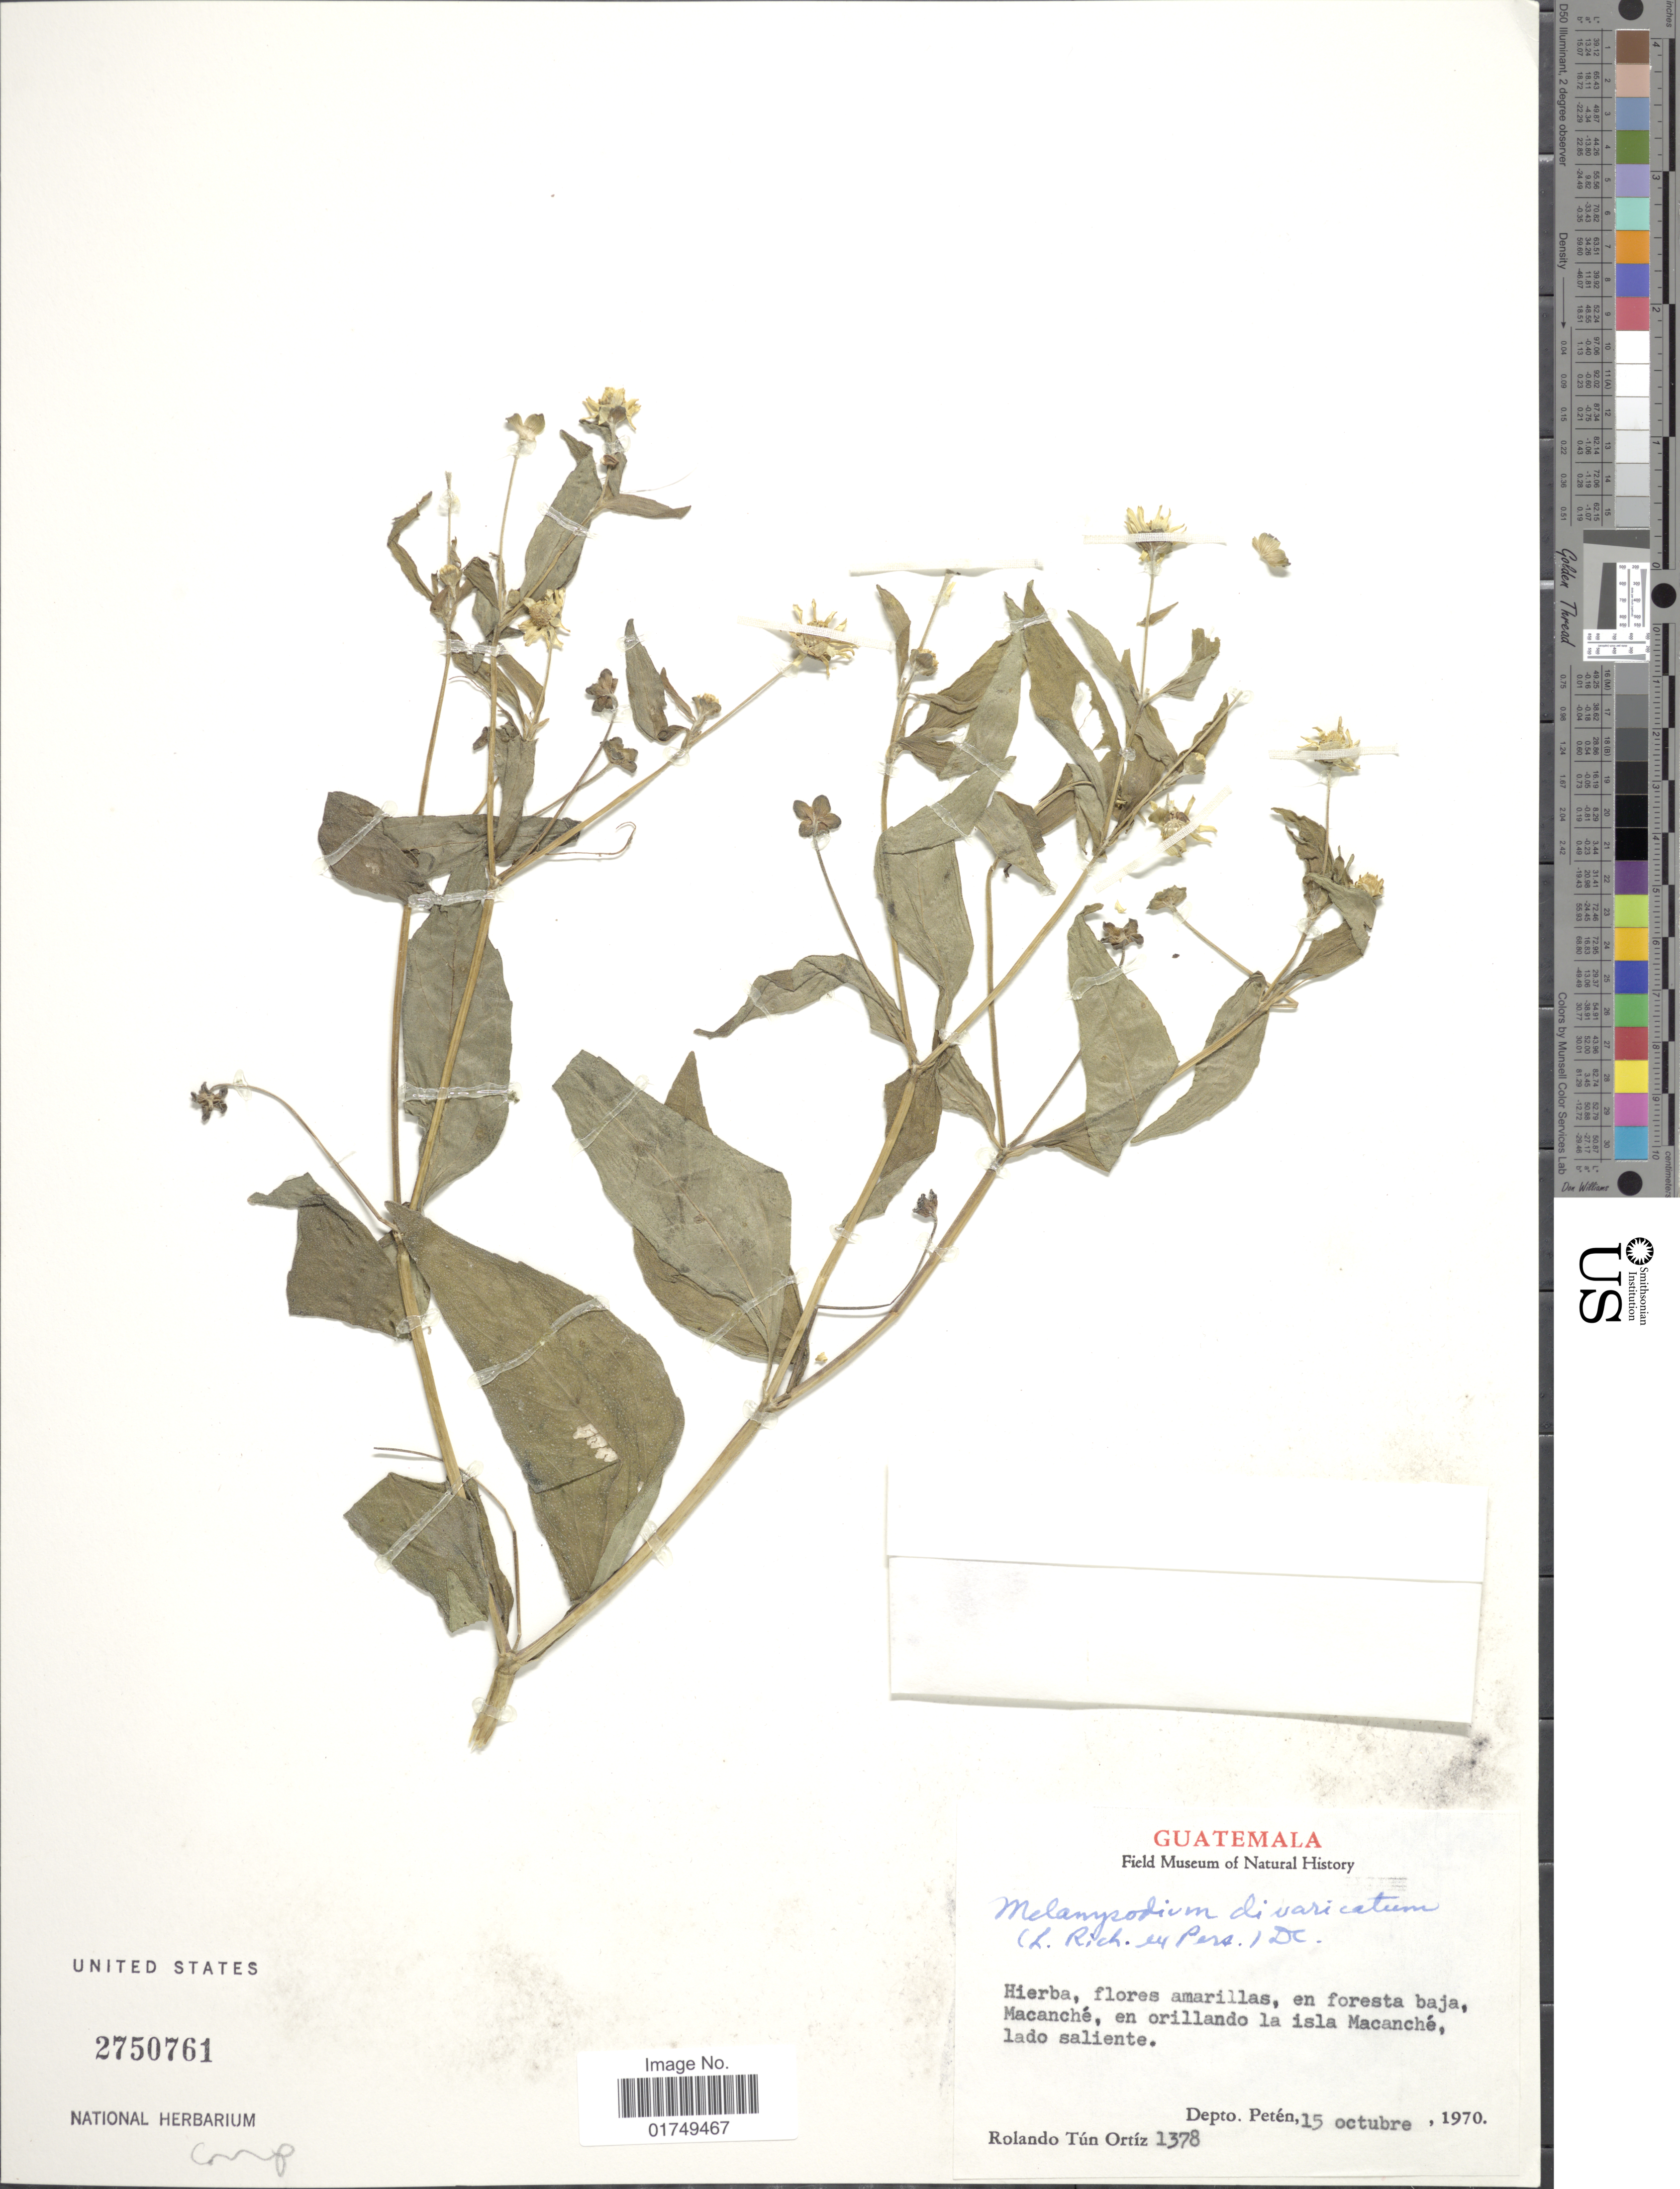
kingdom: Plantae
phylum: Tracheophyta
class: Magnoliopsida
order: Asterales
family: Asteraceae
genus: Melampodium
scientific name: Melampodium divaricatum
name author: (Rich.) DC.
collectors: R. T. Ortíz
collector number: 1378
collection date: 1970-10-15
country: Guatemala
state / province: El Petén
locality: Macanche, en orillas de isla Macanche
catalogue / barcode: US 2750761